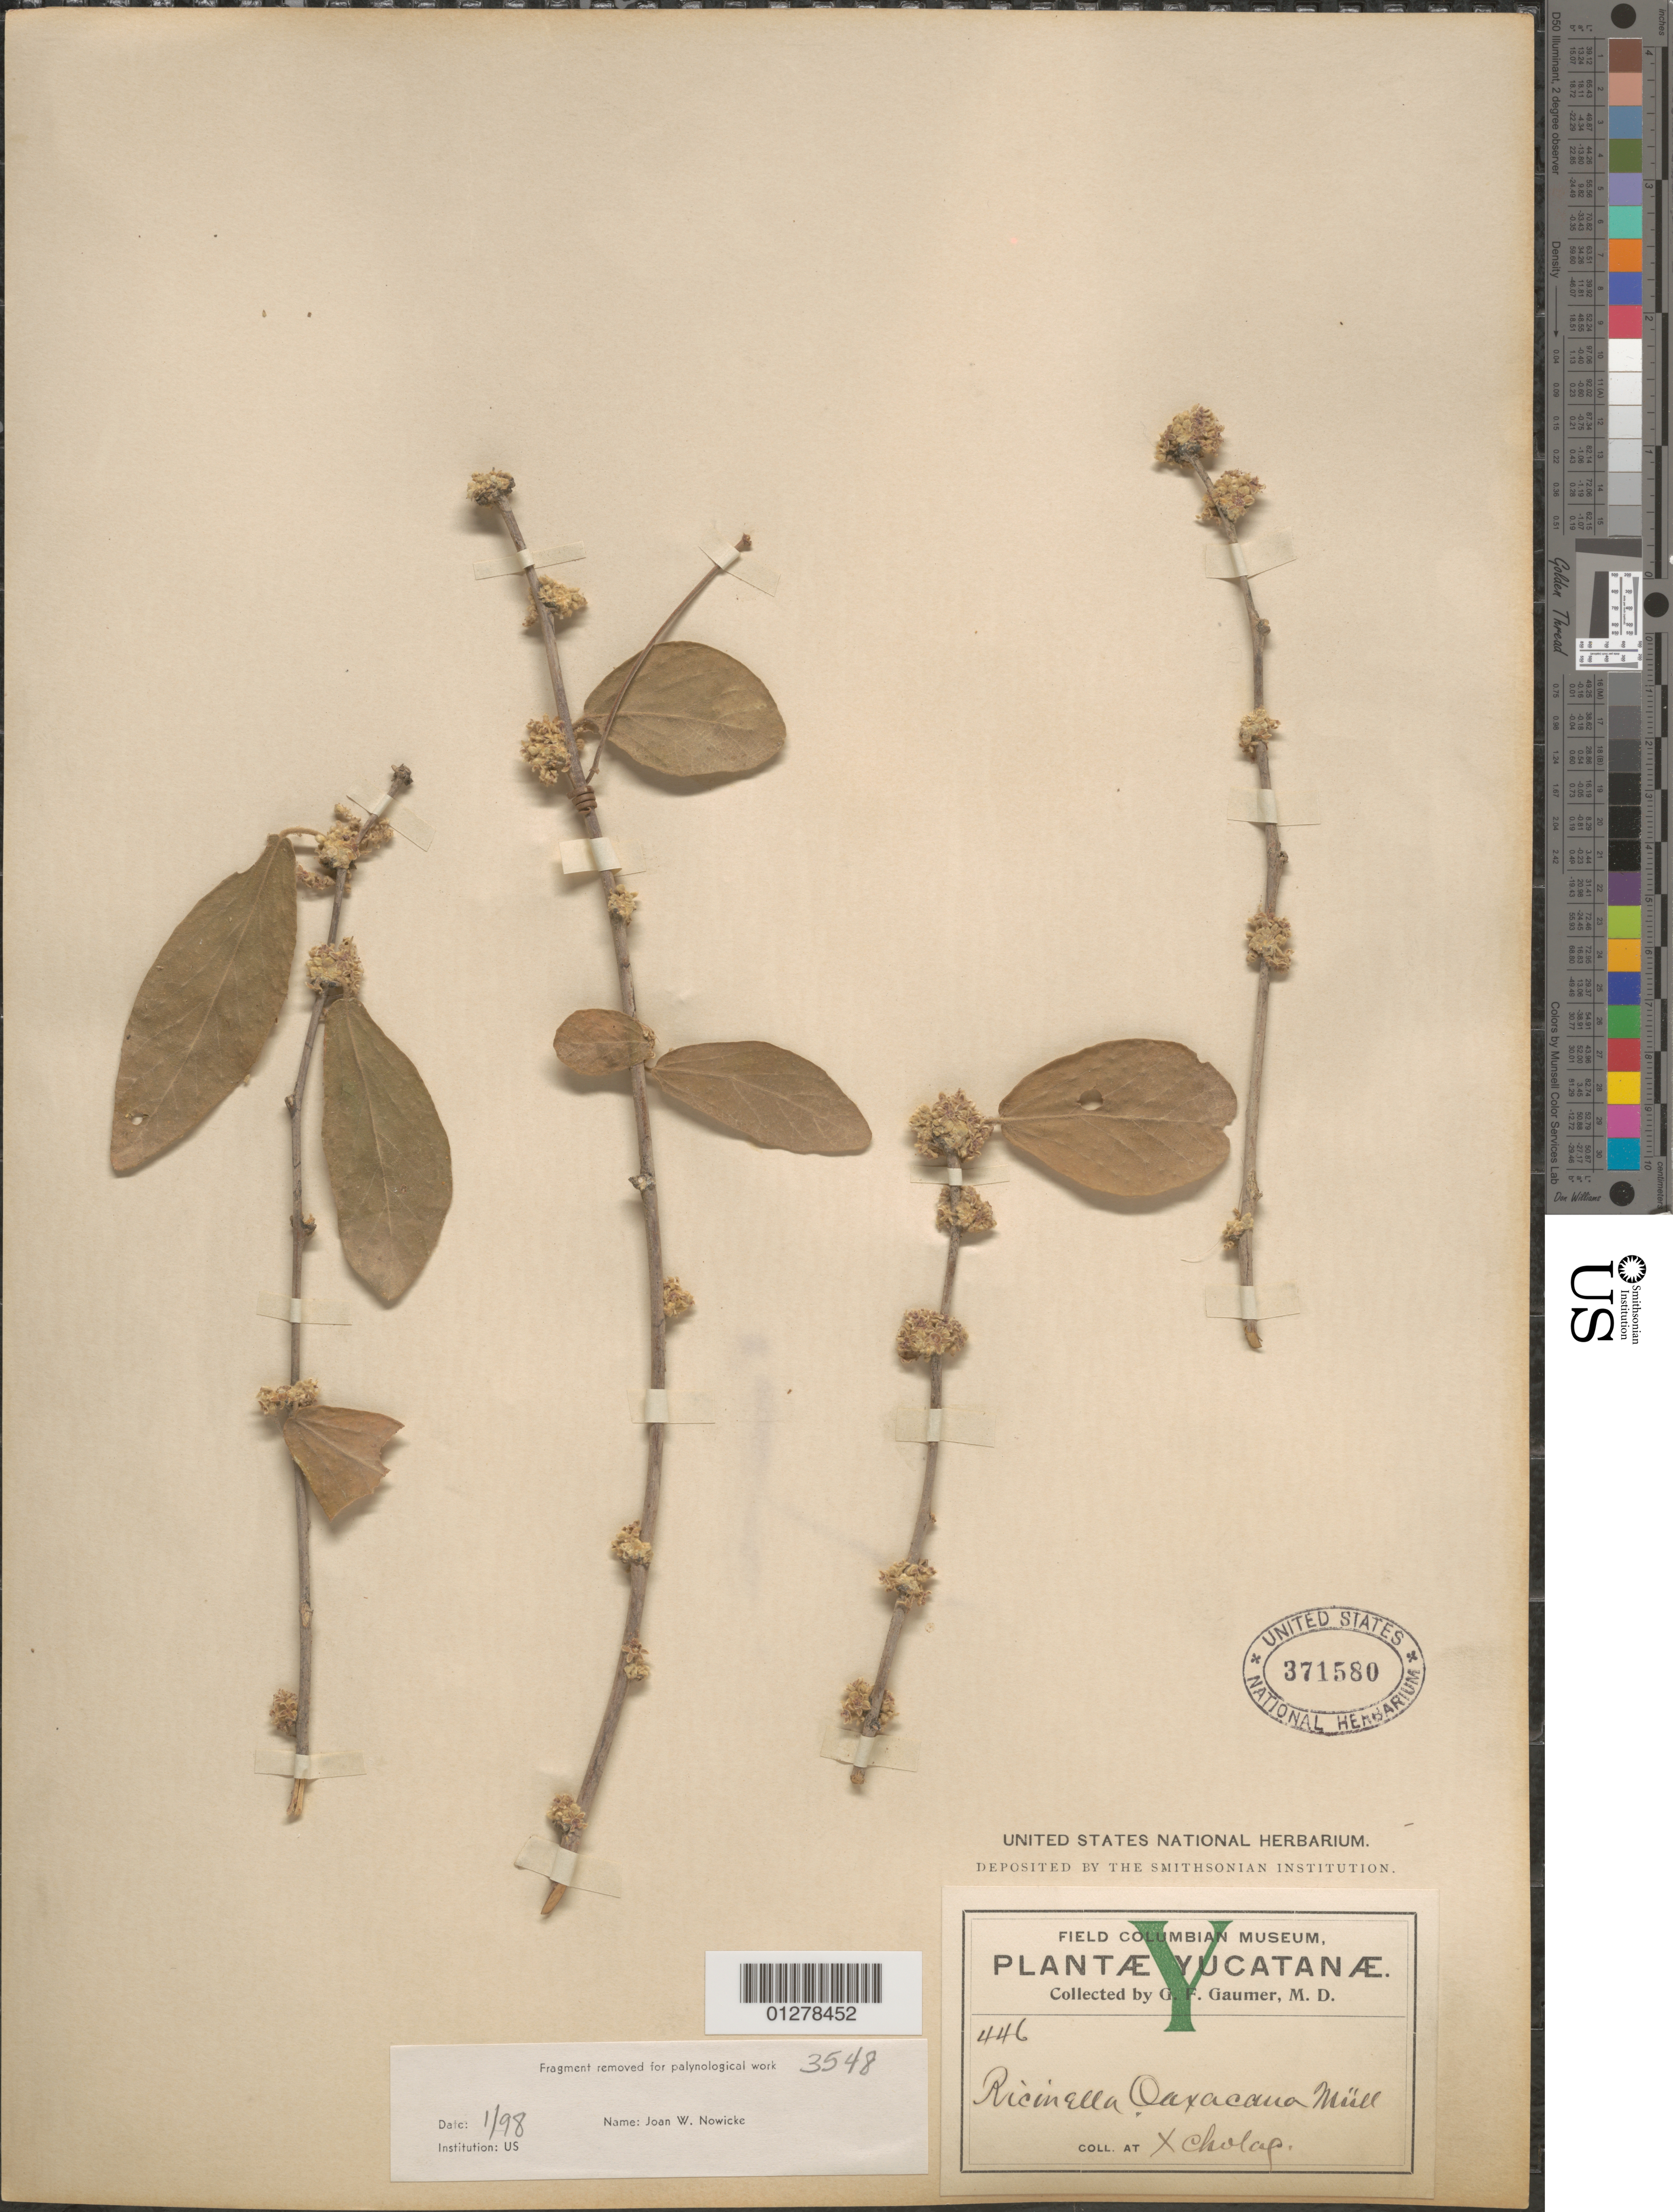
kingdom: Plantae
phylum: Tracheophyta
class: Magnoliopsida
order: Malpighiales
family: Euphorbiaceae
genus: Adelia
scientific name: Adelia oaxacana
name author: (Müll. Arg.) Hemsl.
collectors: G. F. Gaumer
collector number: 446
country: Mexico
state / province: Yucatan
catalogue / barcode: US 371580